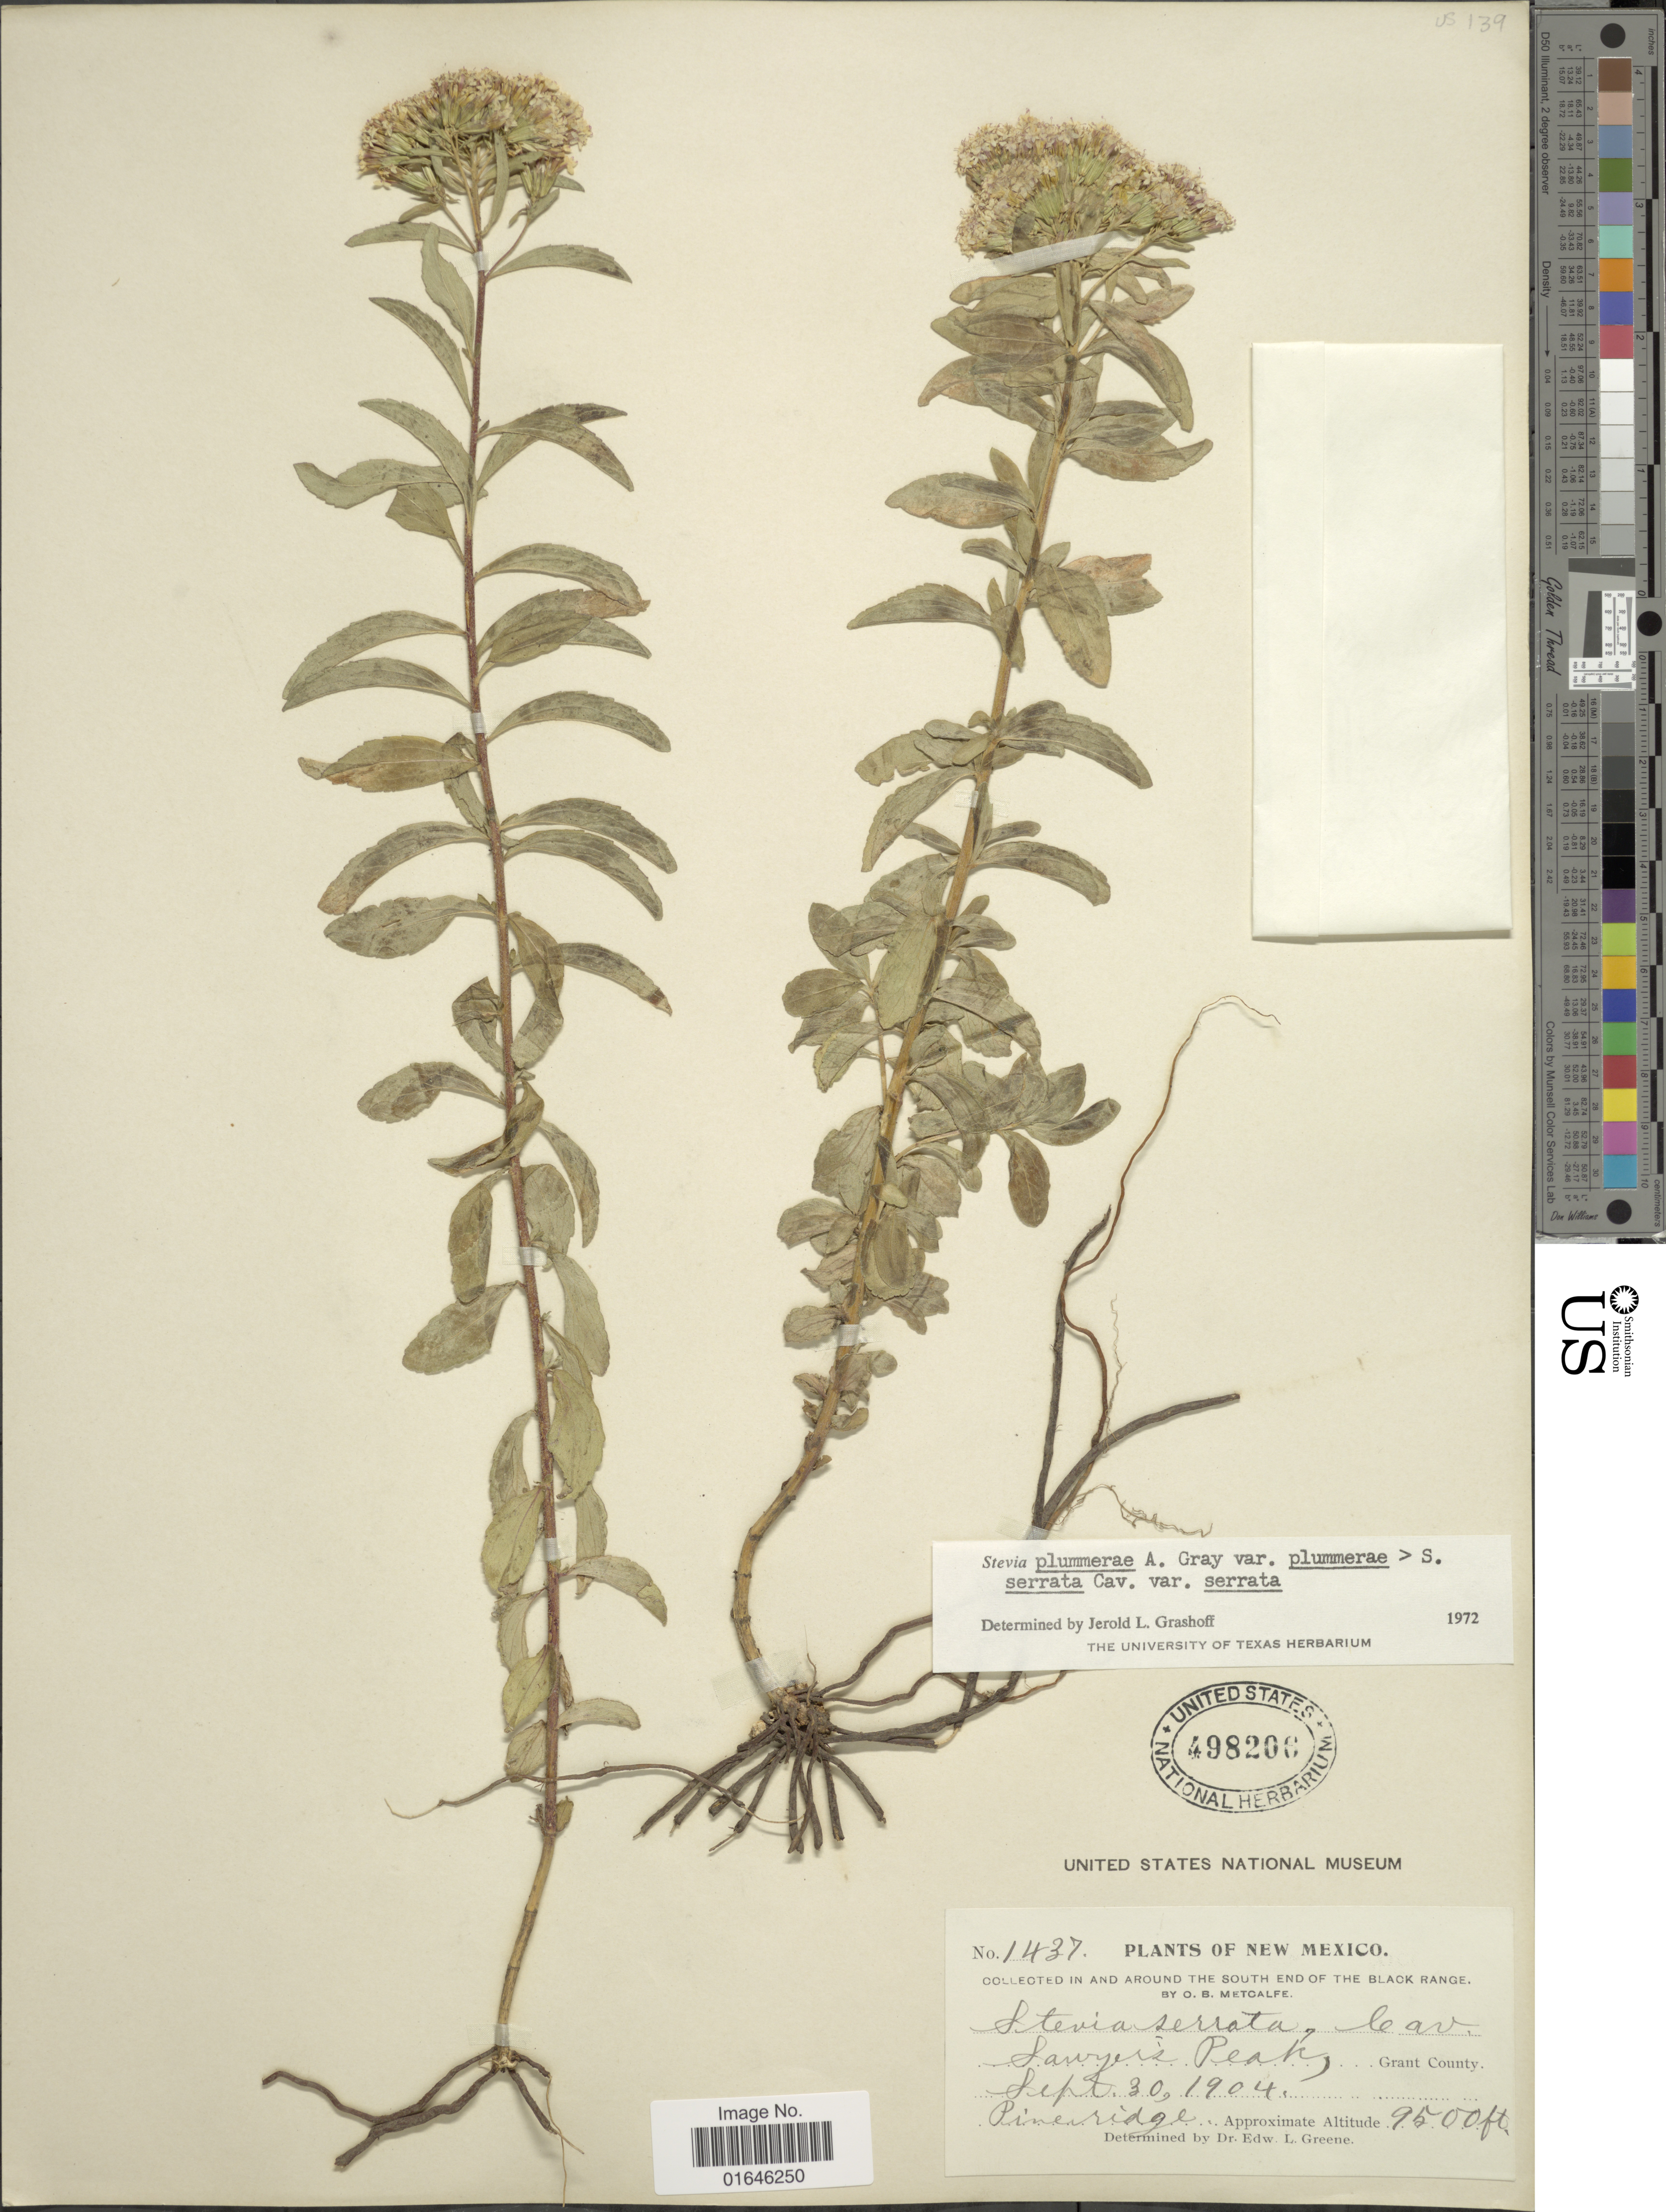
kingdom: Plantae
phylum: Tracheophyta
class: Magnoliopsida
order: Asterales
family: Asteraceae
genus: Stevia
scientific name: Stevia plummerae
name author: A. Gray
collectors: O. B. Metcalfe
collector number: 1437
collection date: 1904-08-30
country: United States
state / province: New Mexico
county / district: Grant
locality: Sawyer's Peak, pine ridge, in and around the south end of the Black Range, Grant County.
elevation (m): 2896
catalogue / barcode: US 498206